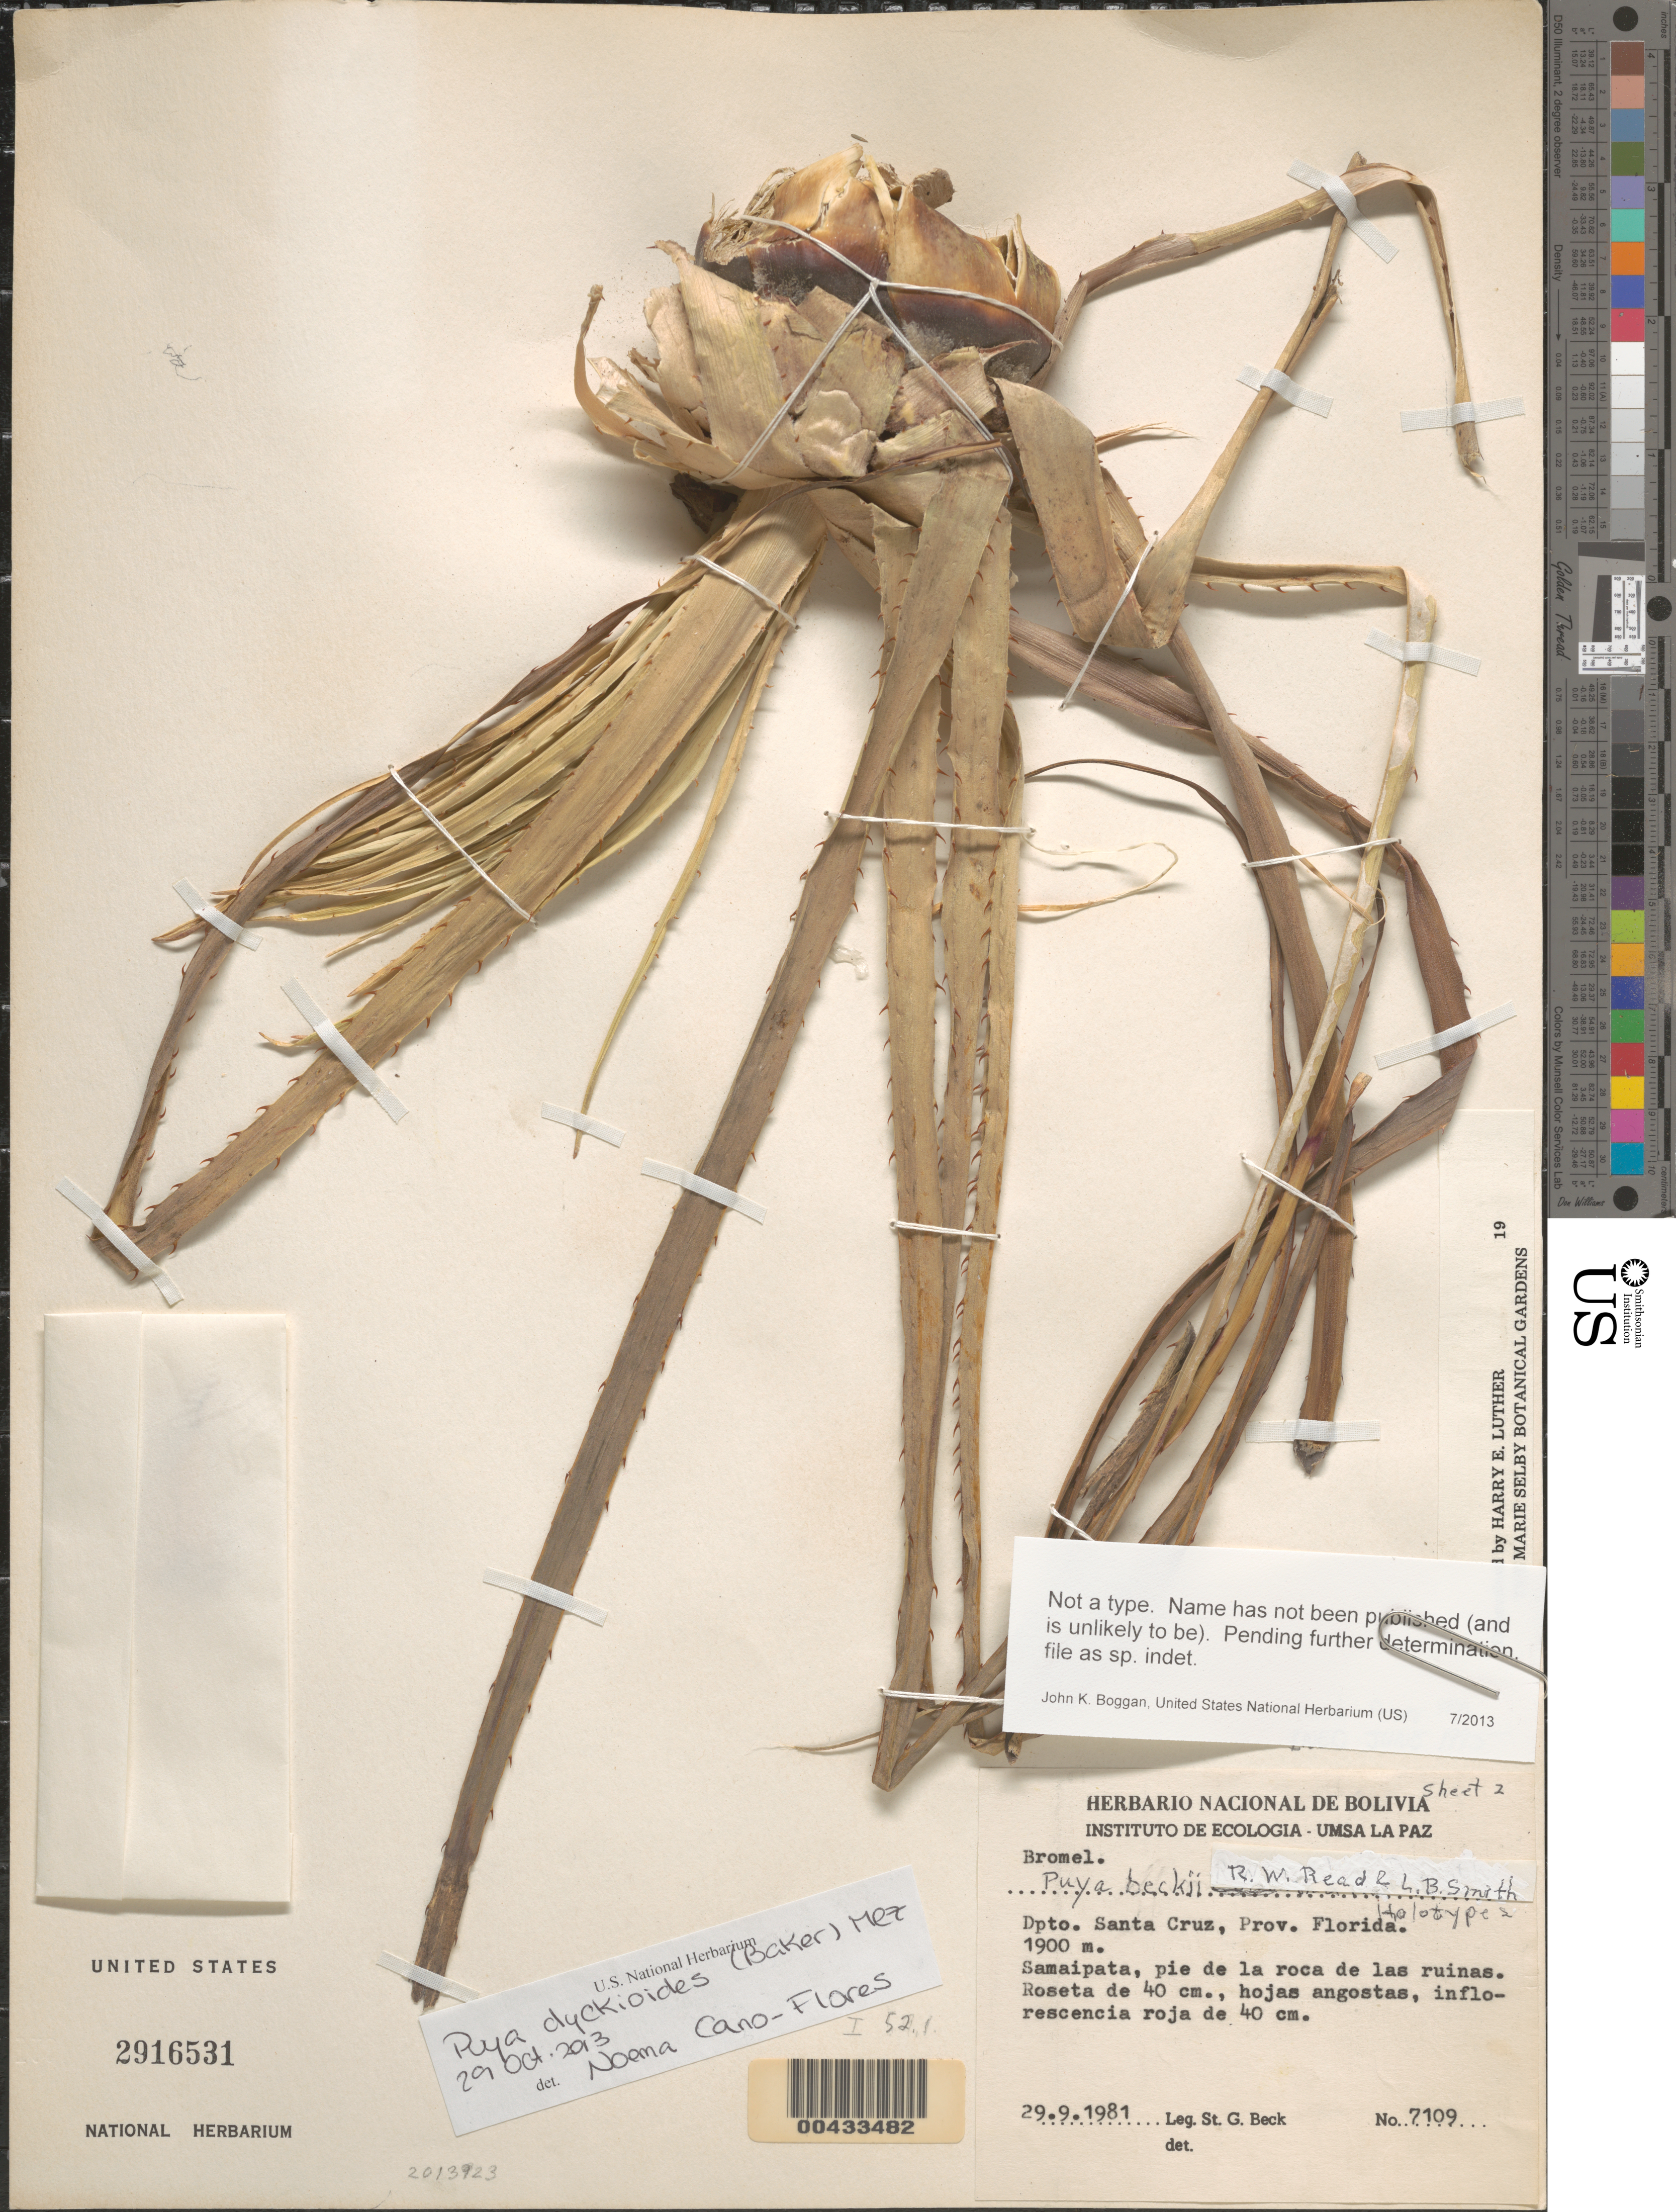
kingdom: Plantae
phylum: Tracheophyta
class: Liliopsida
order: Poales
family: Bromeliaceae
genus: Puya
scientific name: Puya dyckioides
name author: (Baker) Mez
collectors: S. G. Beck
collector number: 7109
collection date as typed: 29 Sep 1981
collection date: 1981-09-29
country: Bolivia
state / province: Santa Cruz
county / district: Florida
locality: Samaipata, pie de la Roca de las Ruinas.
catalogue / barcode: US 2916531